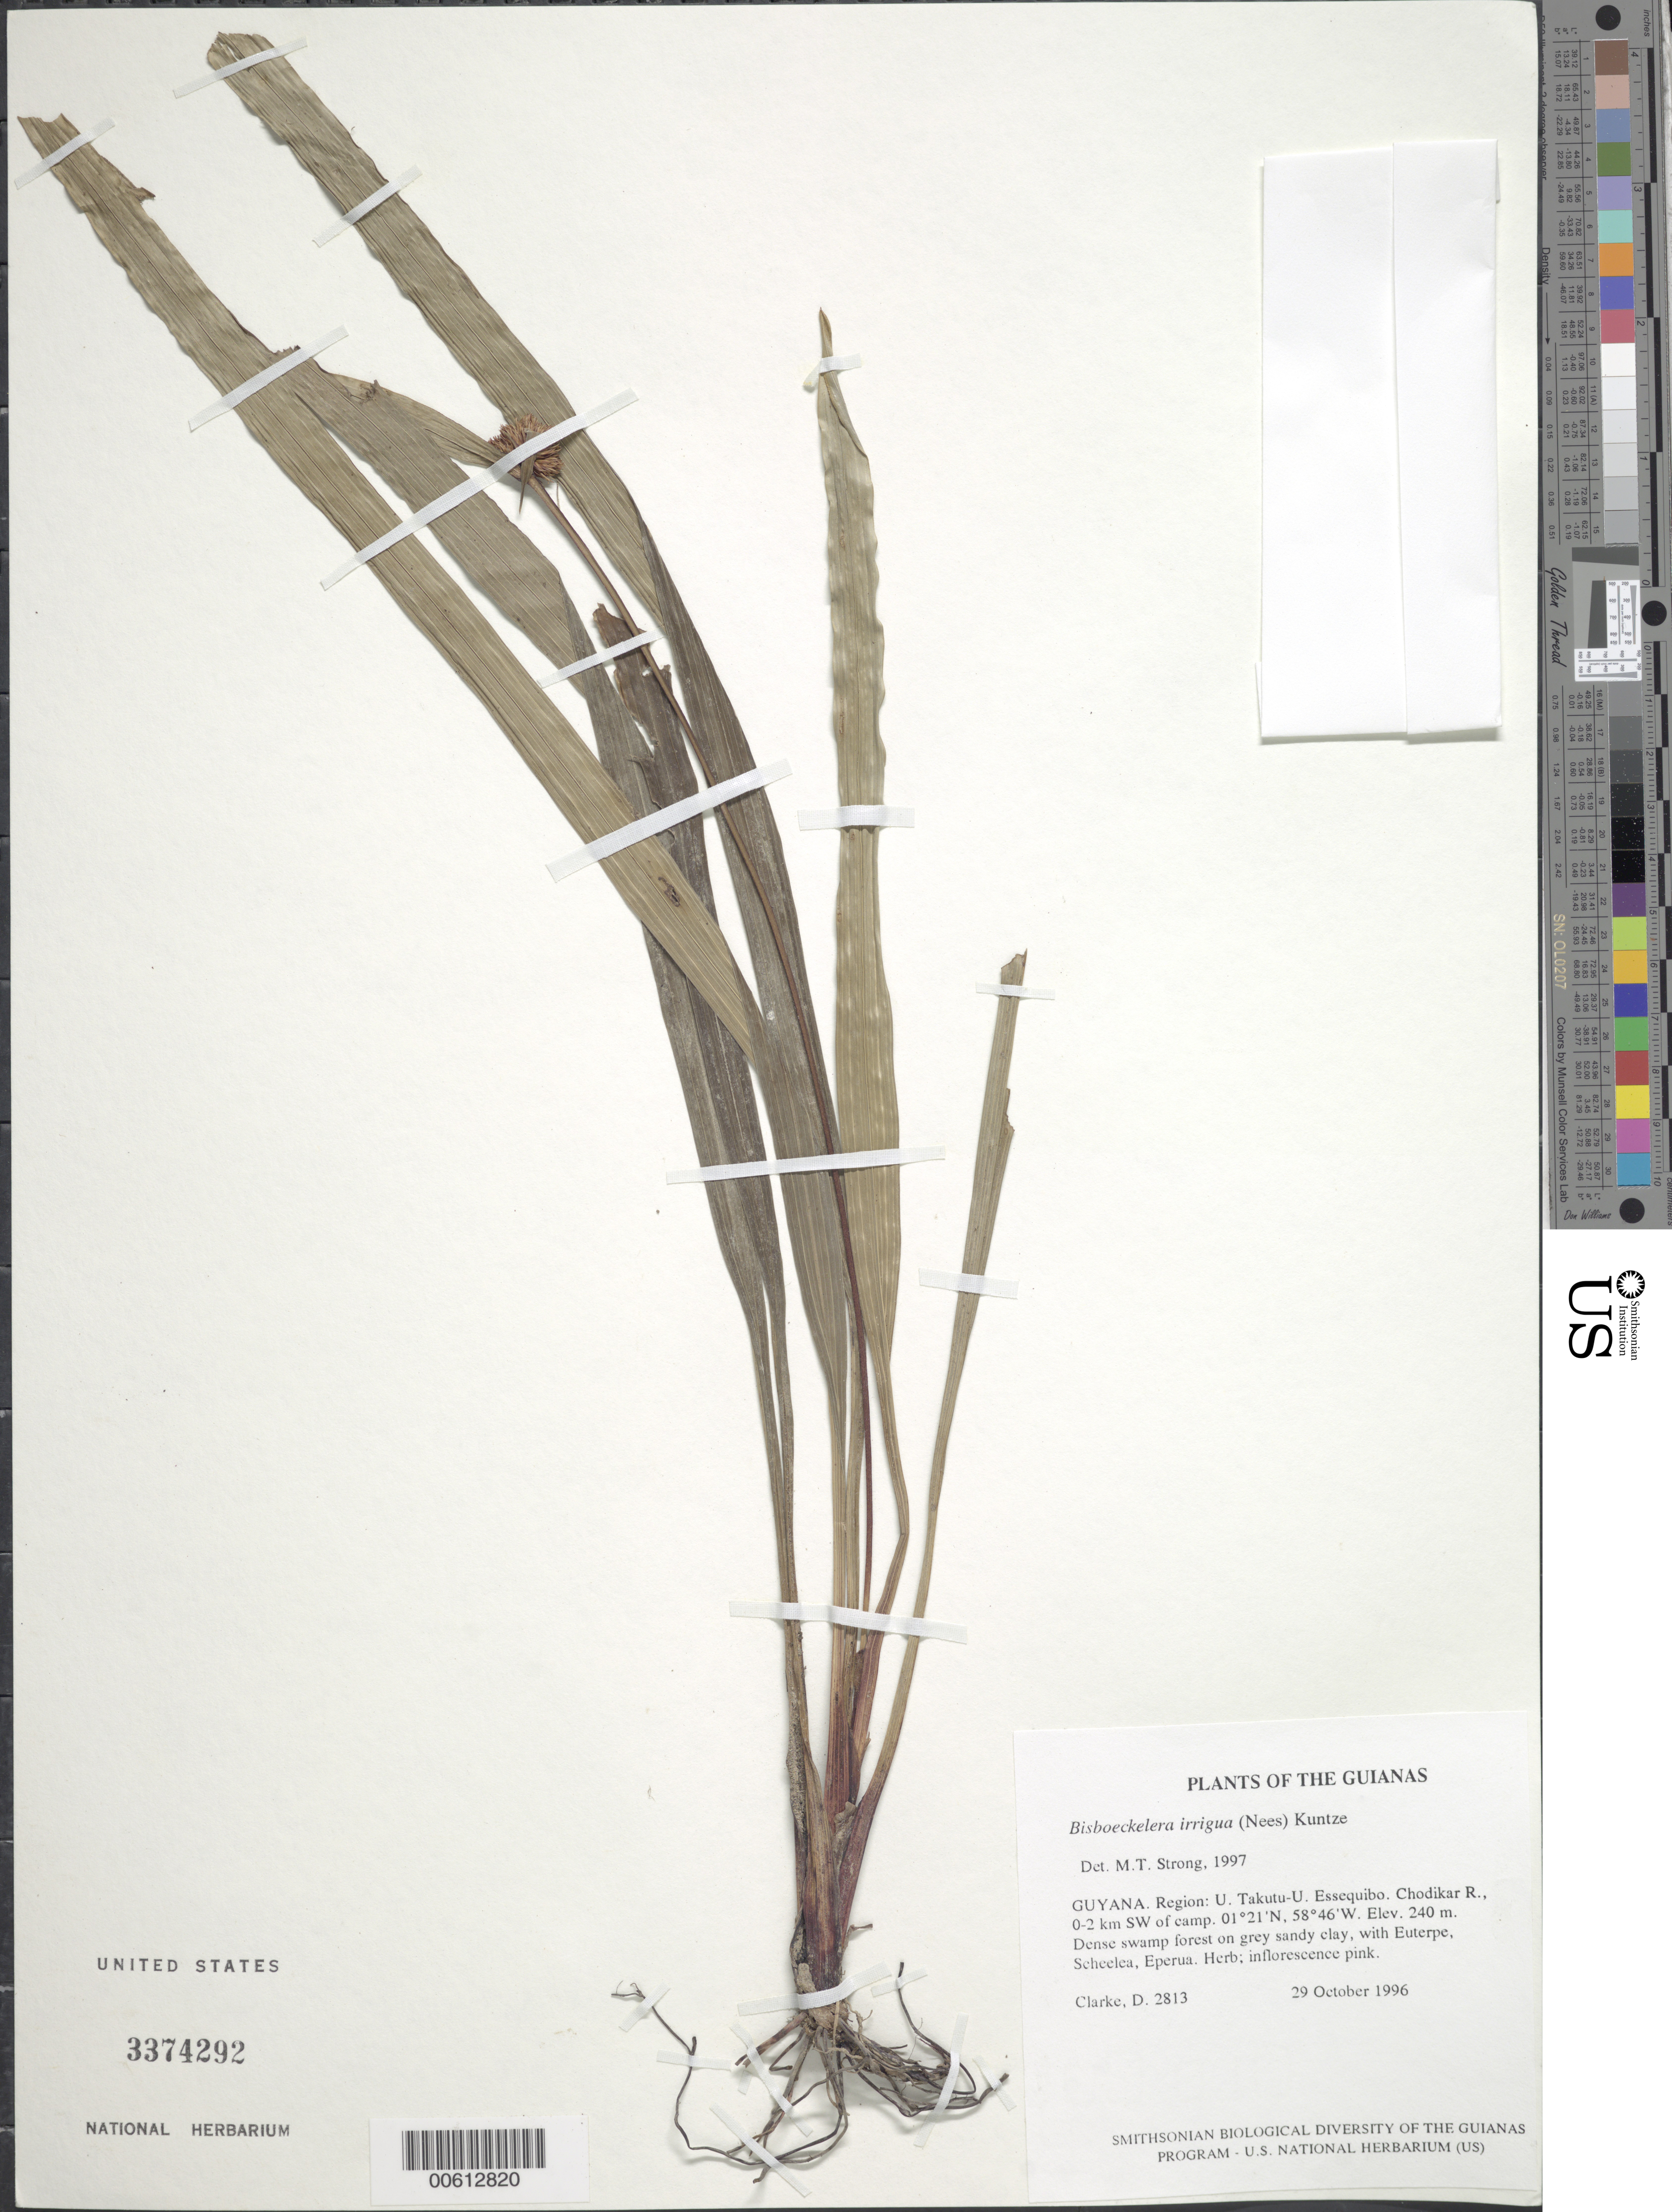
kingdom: Plantae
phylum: Tracheophyta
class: Liliopsida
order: Poales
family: Cyperaceae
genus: Bisboeckelera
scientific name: Bisboeckelera irrigua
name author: (Nees) Kuntze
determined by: Strong, M. T., (US), Smithsonian Institution - National Museum of Natural History (UNITED STATES)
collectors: H. D. Clarke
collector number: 2813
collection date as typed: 29 October 1996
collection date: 1996-10-29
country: Guyana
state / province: U. Takutu-U. Essequibo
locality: Chodikar R., 0-2 km SW of camp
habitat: Dense swamp forest on grey sandy clay, with Euterpe, Scheelea, Eperua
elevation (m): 240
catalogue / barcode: US 3374292